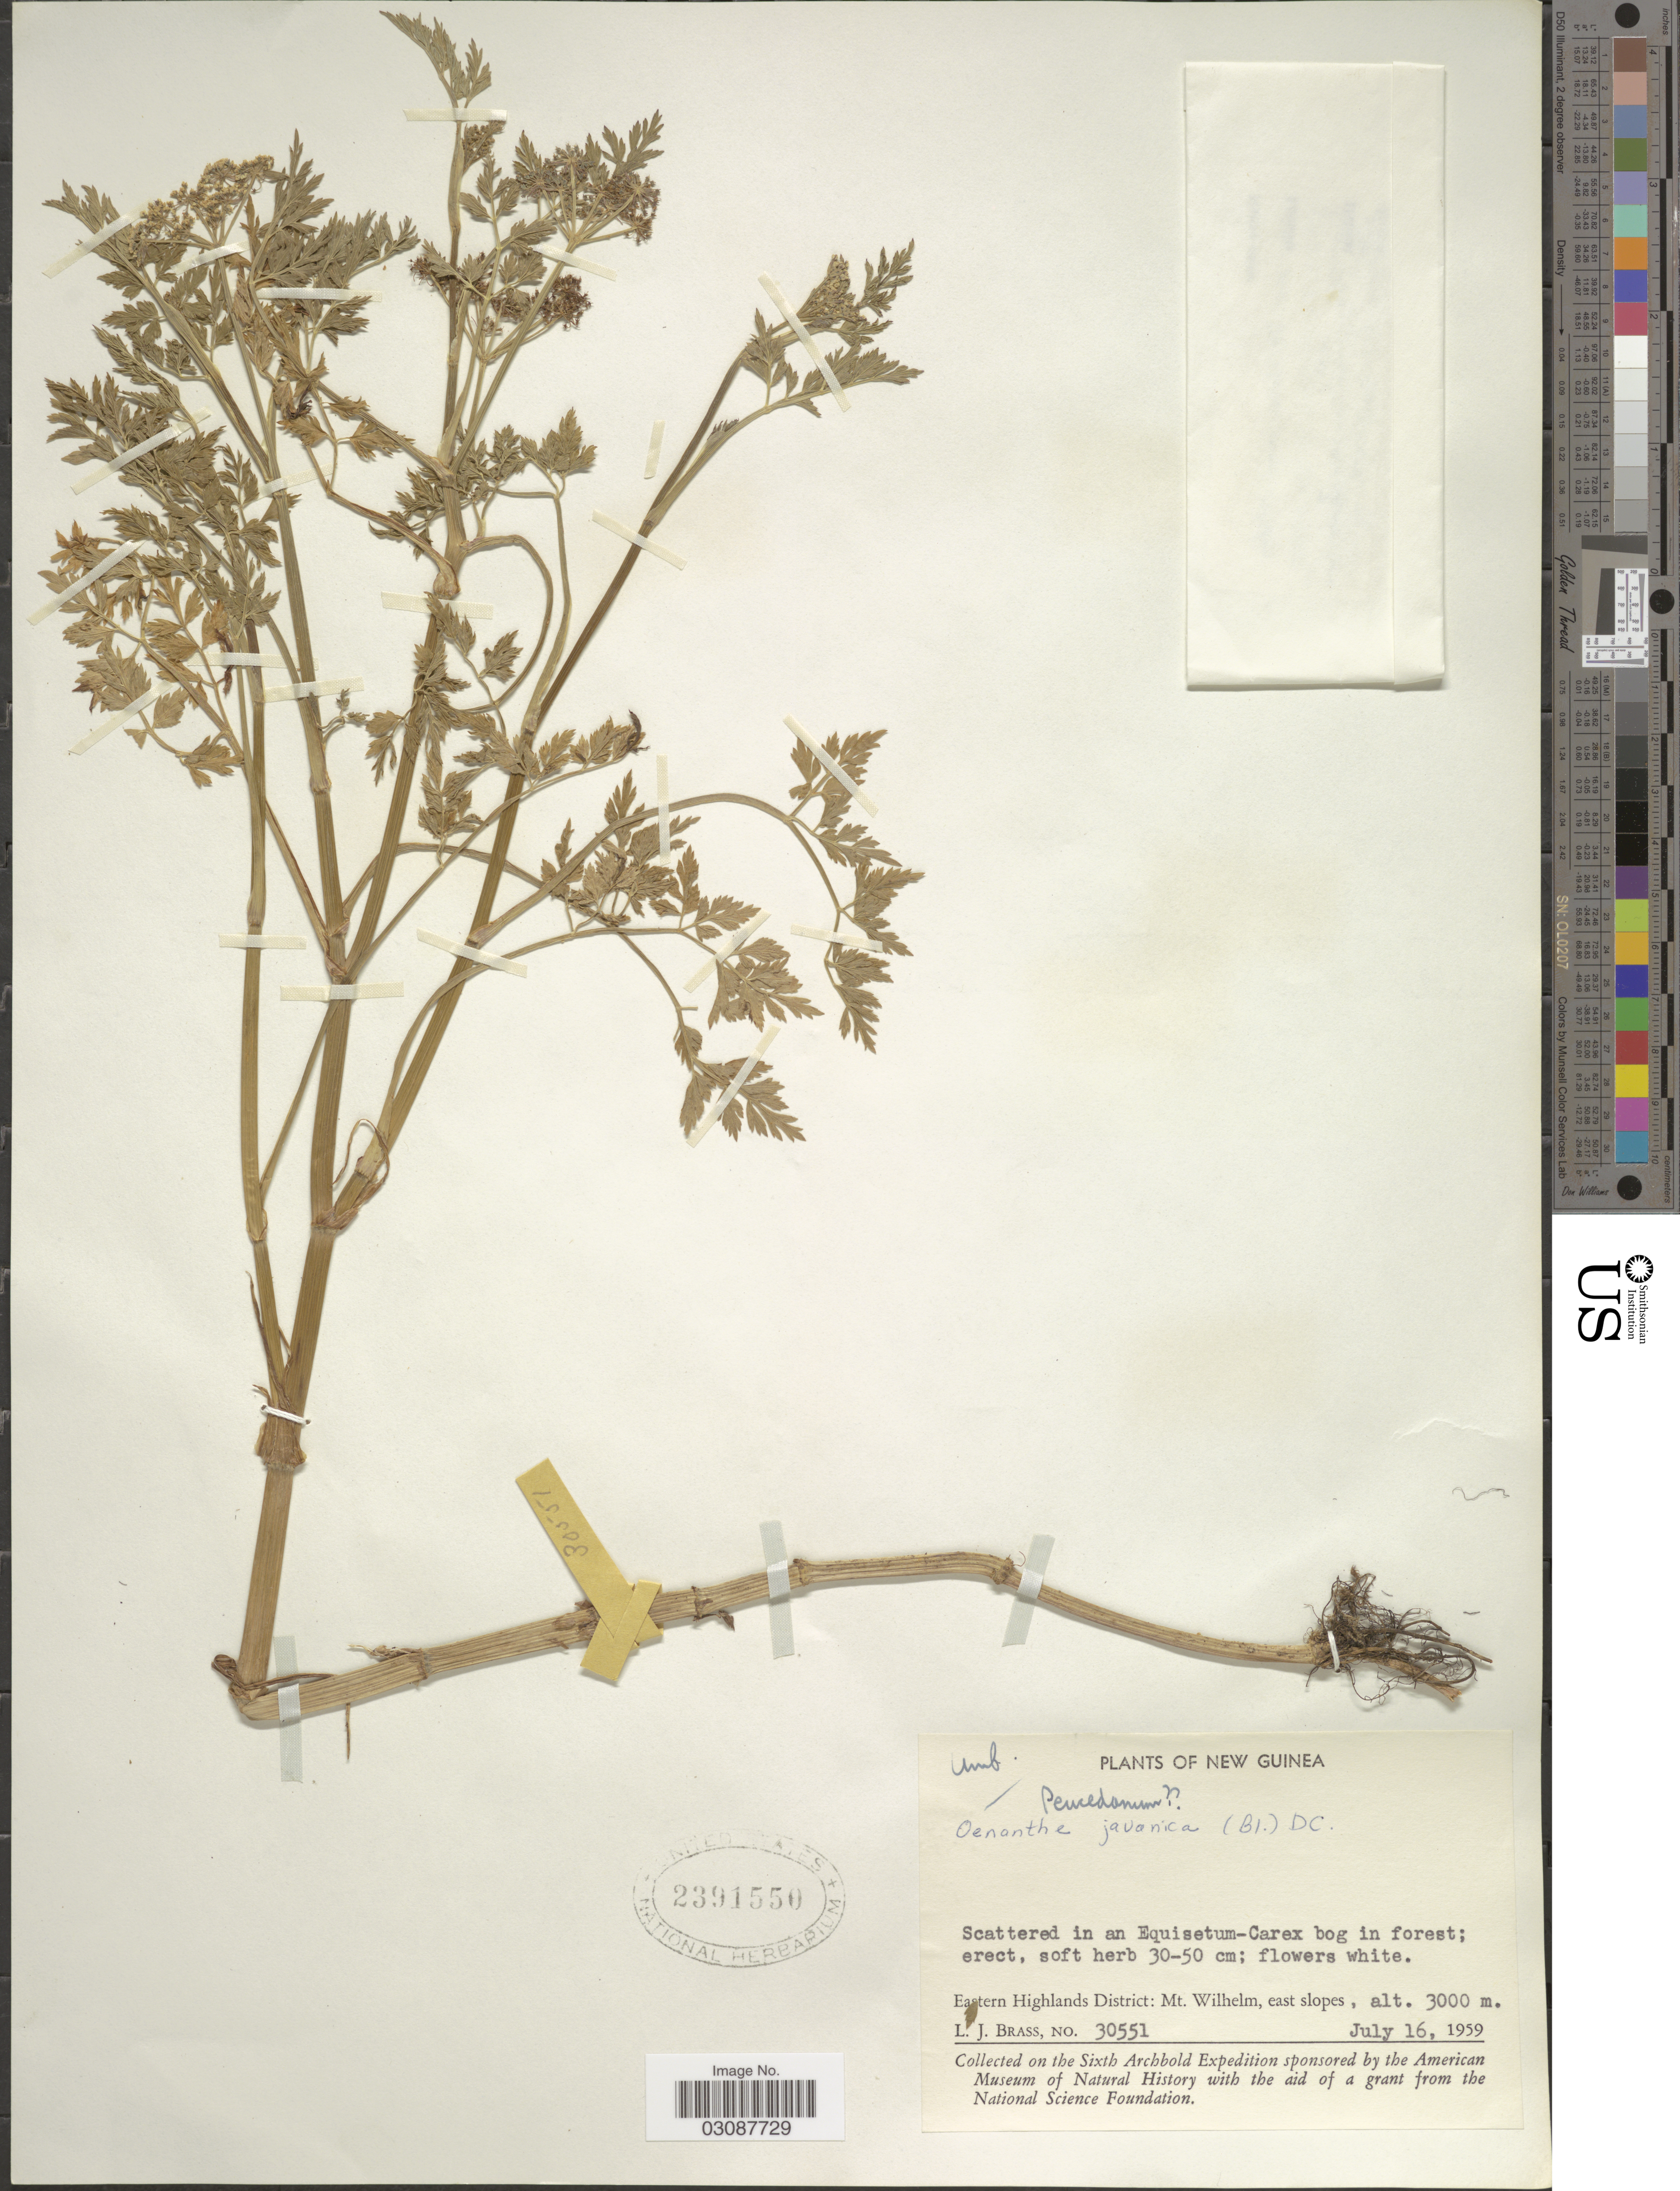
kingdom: Plantae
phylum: Tracheophyta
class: Magnoliopsida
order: Apiales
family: Apiaceae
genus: Oenanthe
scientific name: Oenanthe javanica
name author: (Blume) DC.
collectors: L. J. Brass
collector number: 30551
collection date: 1959-07-16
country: Papua New Guinea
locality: New Guinea, Eastern Highlands District: Mt. Wilhelm, east slopes.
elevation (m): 3000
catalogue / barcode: US 2391550